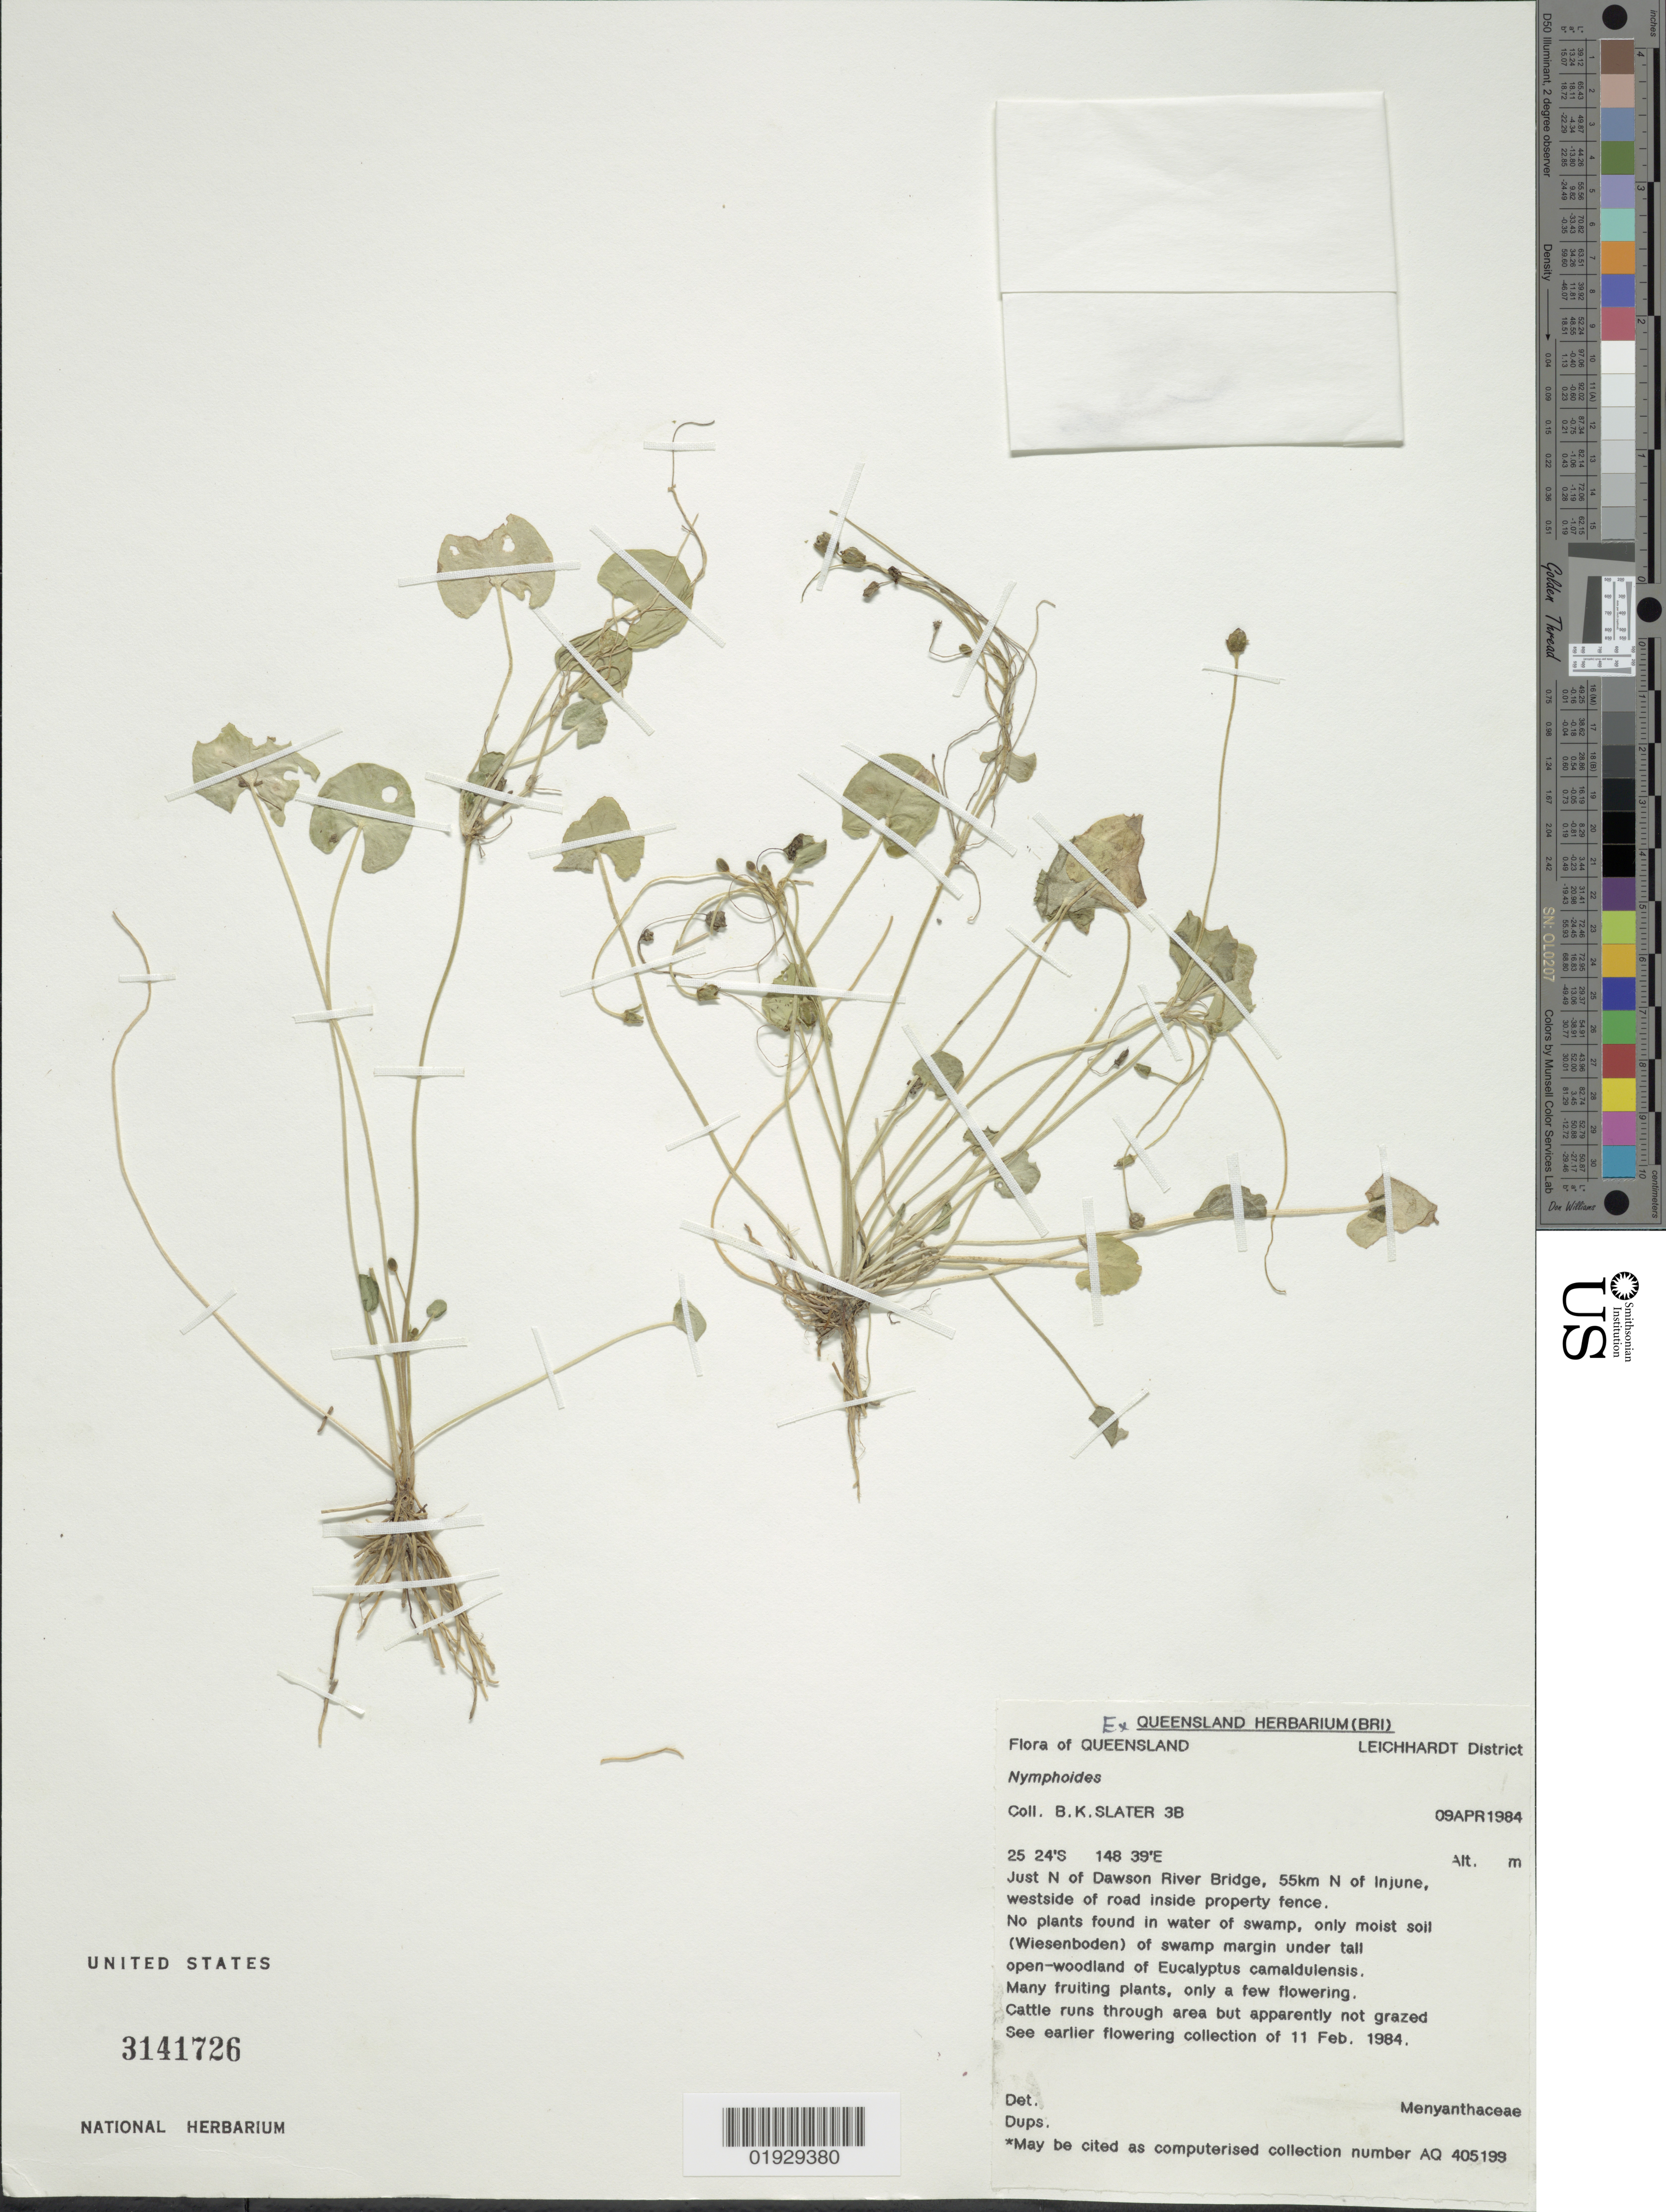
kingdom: Plantae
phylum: Tracheophyta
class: Magnoliopsida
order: Asterales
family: Menyanthaceae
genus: Nymphoides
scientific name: Nymphoides sp.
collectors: B. Slater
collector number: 3B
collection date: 1984-04-09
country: Australia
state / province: Queensland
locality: Leichhardt District. Just N of Dawson River Bridge, 55km N of Injune, westside of road inside property fence.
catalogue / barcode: US 3141726